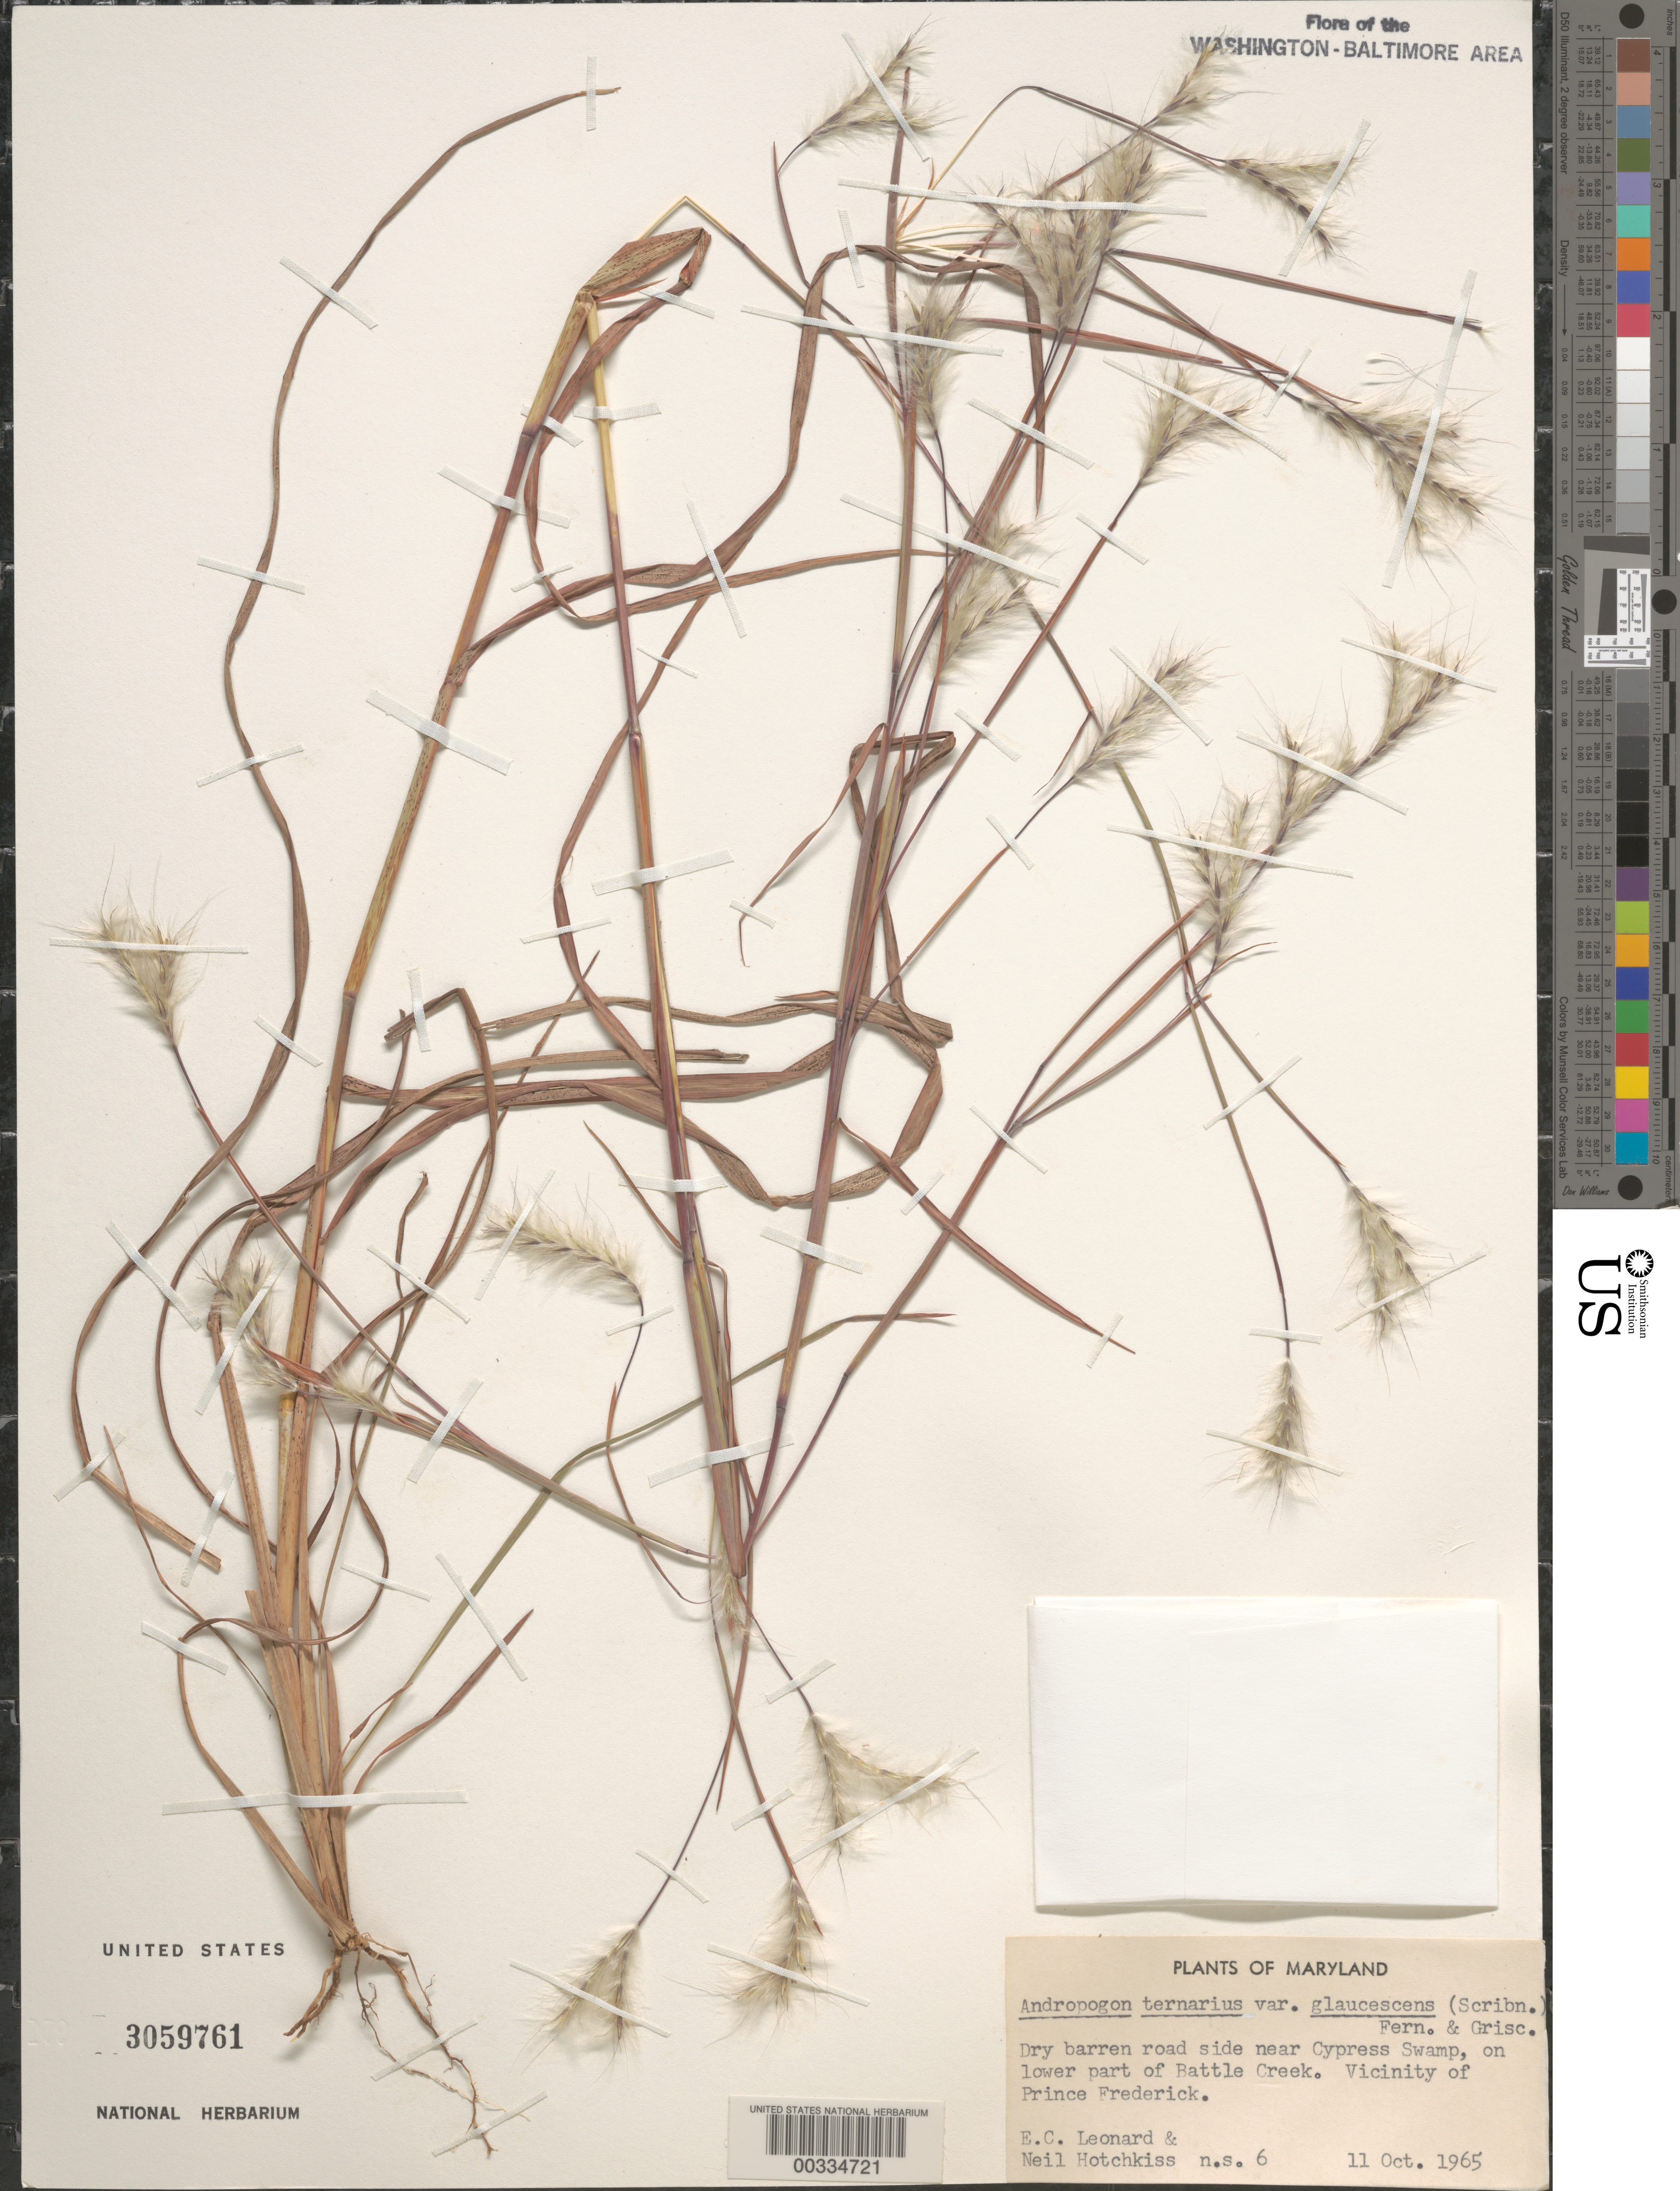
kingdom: Plantae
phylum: Tracheophyta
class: Liliopsida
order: Poales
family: Poaceae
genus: Andropogon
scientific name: Andropogon ternarius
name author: Michx.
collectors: E. C. Leonard & N. Hotchkiss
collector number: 6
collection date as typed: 11 Oct 1965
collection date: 1965-10-11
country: United States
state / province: Maryland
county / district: Anne Arundel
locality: Prince Frederick, near Cypress swamp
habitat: Dry barren roadside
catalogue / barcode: US 3059761